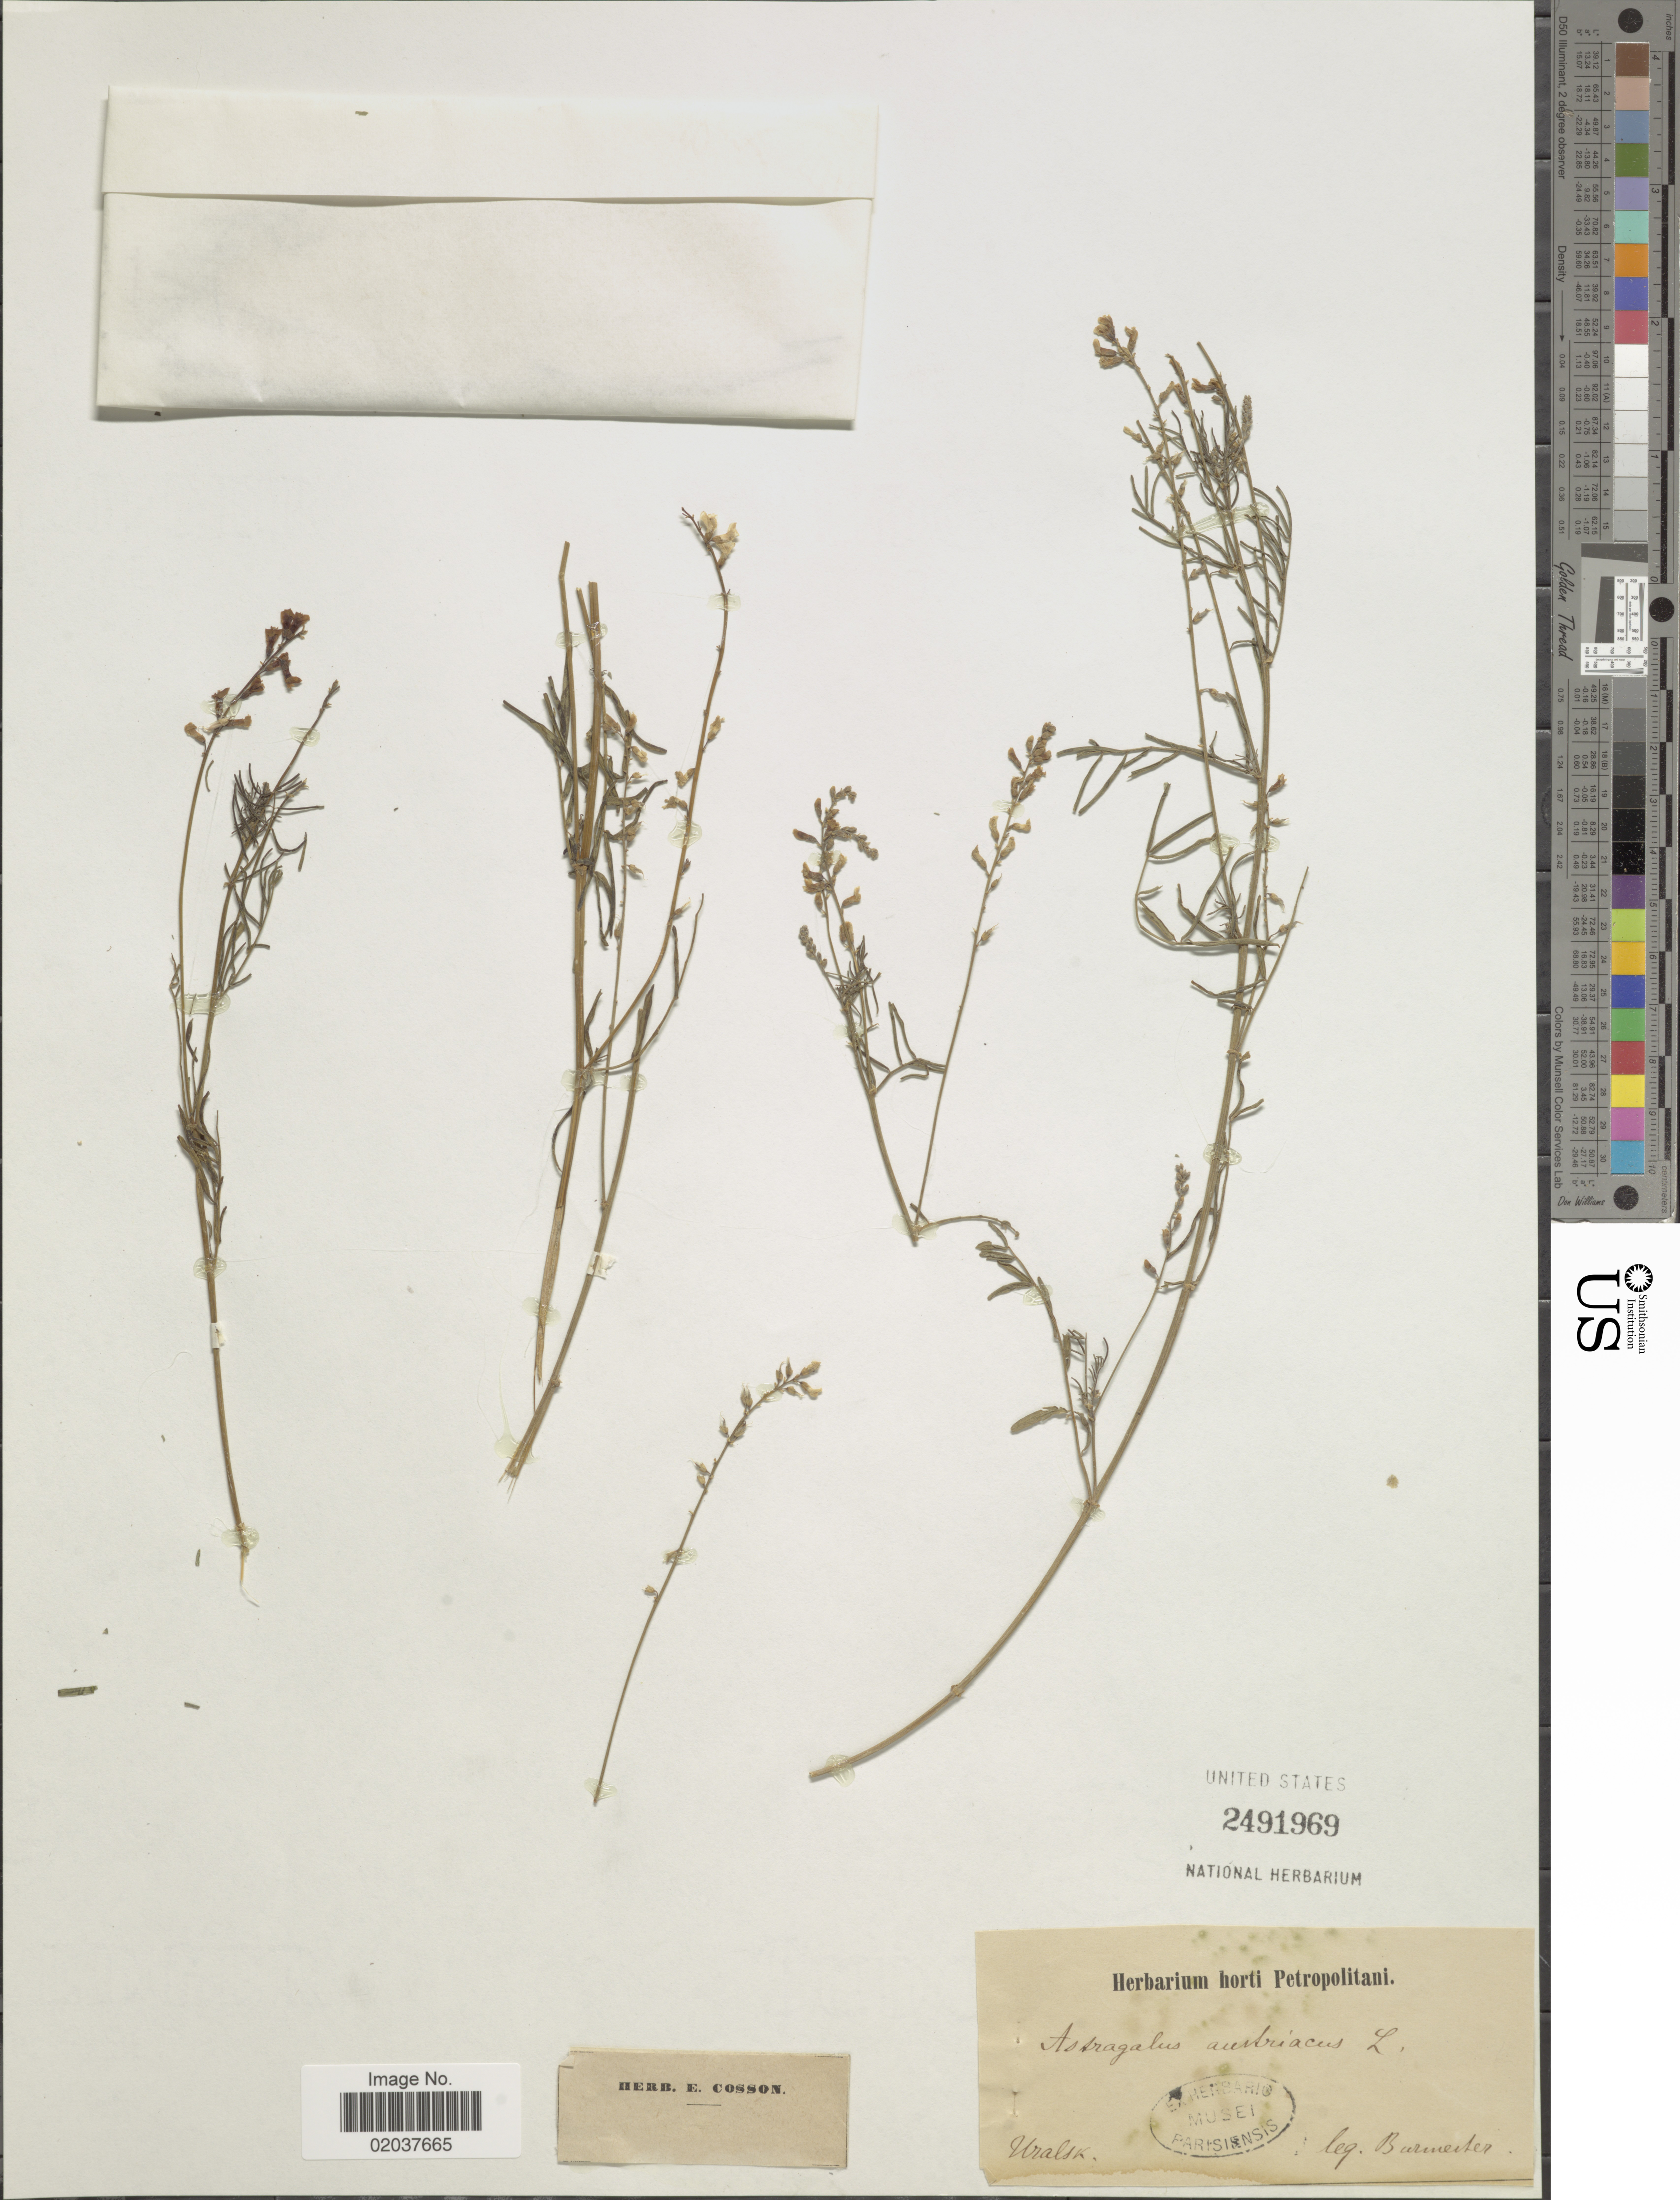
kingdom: Plantae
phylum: Tracheophyta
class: Magnoliopsida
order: Fabales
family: Fabaceae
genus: Astragalus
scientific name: Astragalus austriacus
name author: Jacq.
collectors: Burmester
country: Russian Federation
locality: Uralsk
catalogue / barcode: US 2491969